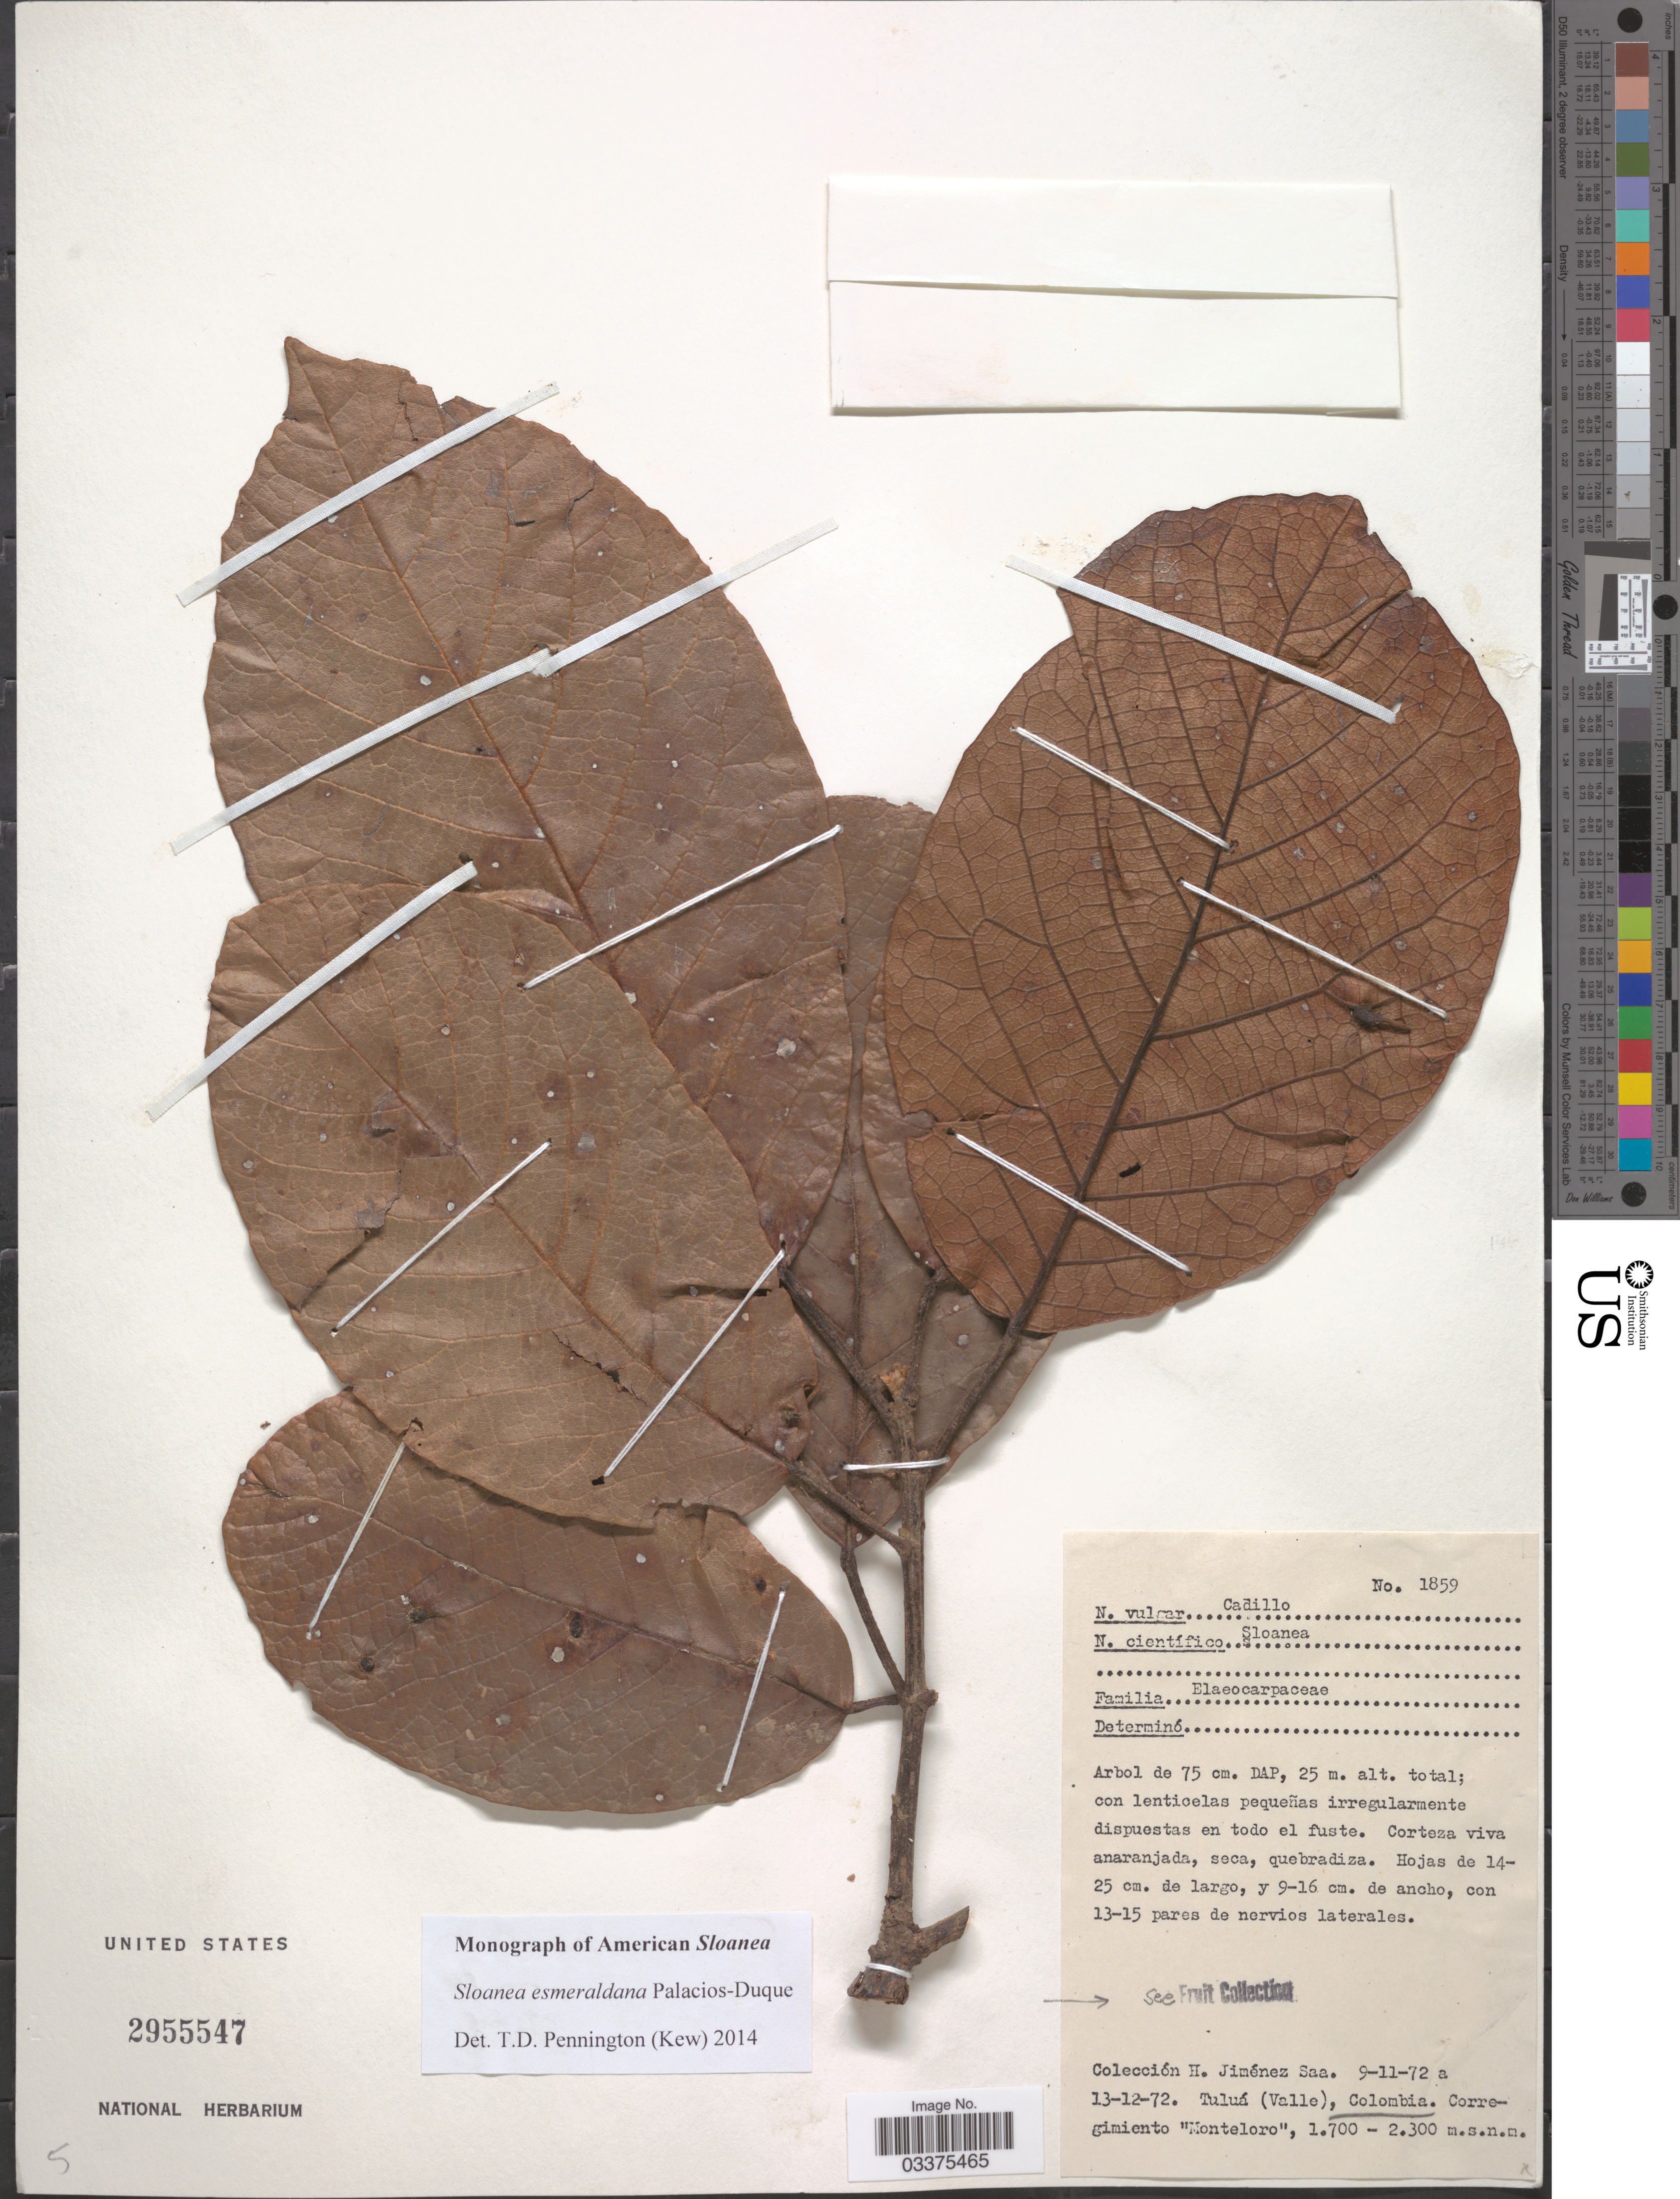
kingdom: Plantae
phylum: Tracheophyta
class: Magnoliopsida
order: Oxalidales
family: Elaeocarpaceae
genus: Sloanea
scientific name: Sloanea esmeraldana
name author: Pal.-Duque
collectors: H. Jiménez-Saa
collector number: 1859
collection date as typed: Transcribed d/m/y: 9/11/72 to 13/12/72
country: Colombia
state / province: Valle del Cauca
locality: Tuluá (Valle). Corregimiento "Monteloro".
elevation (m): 1700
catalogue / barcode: US 2955547